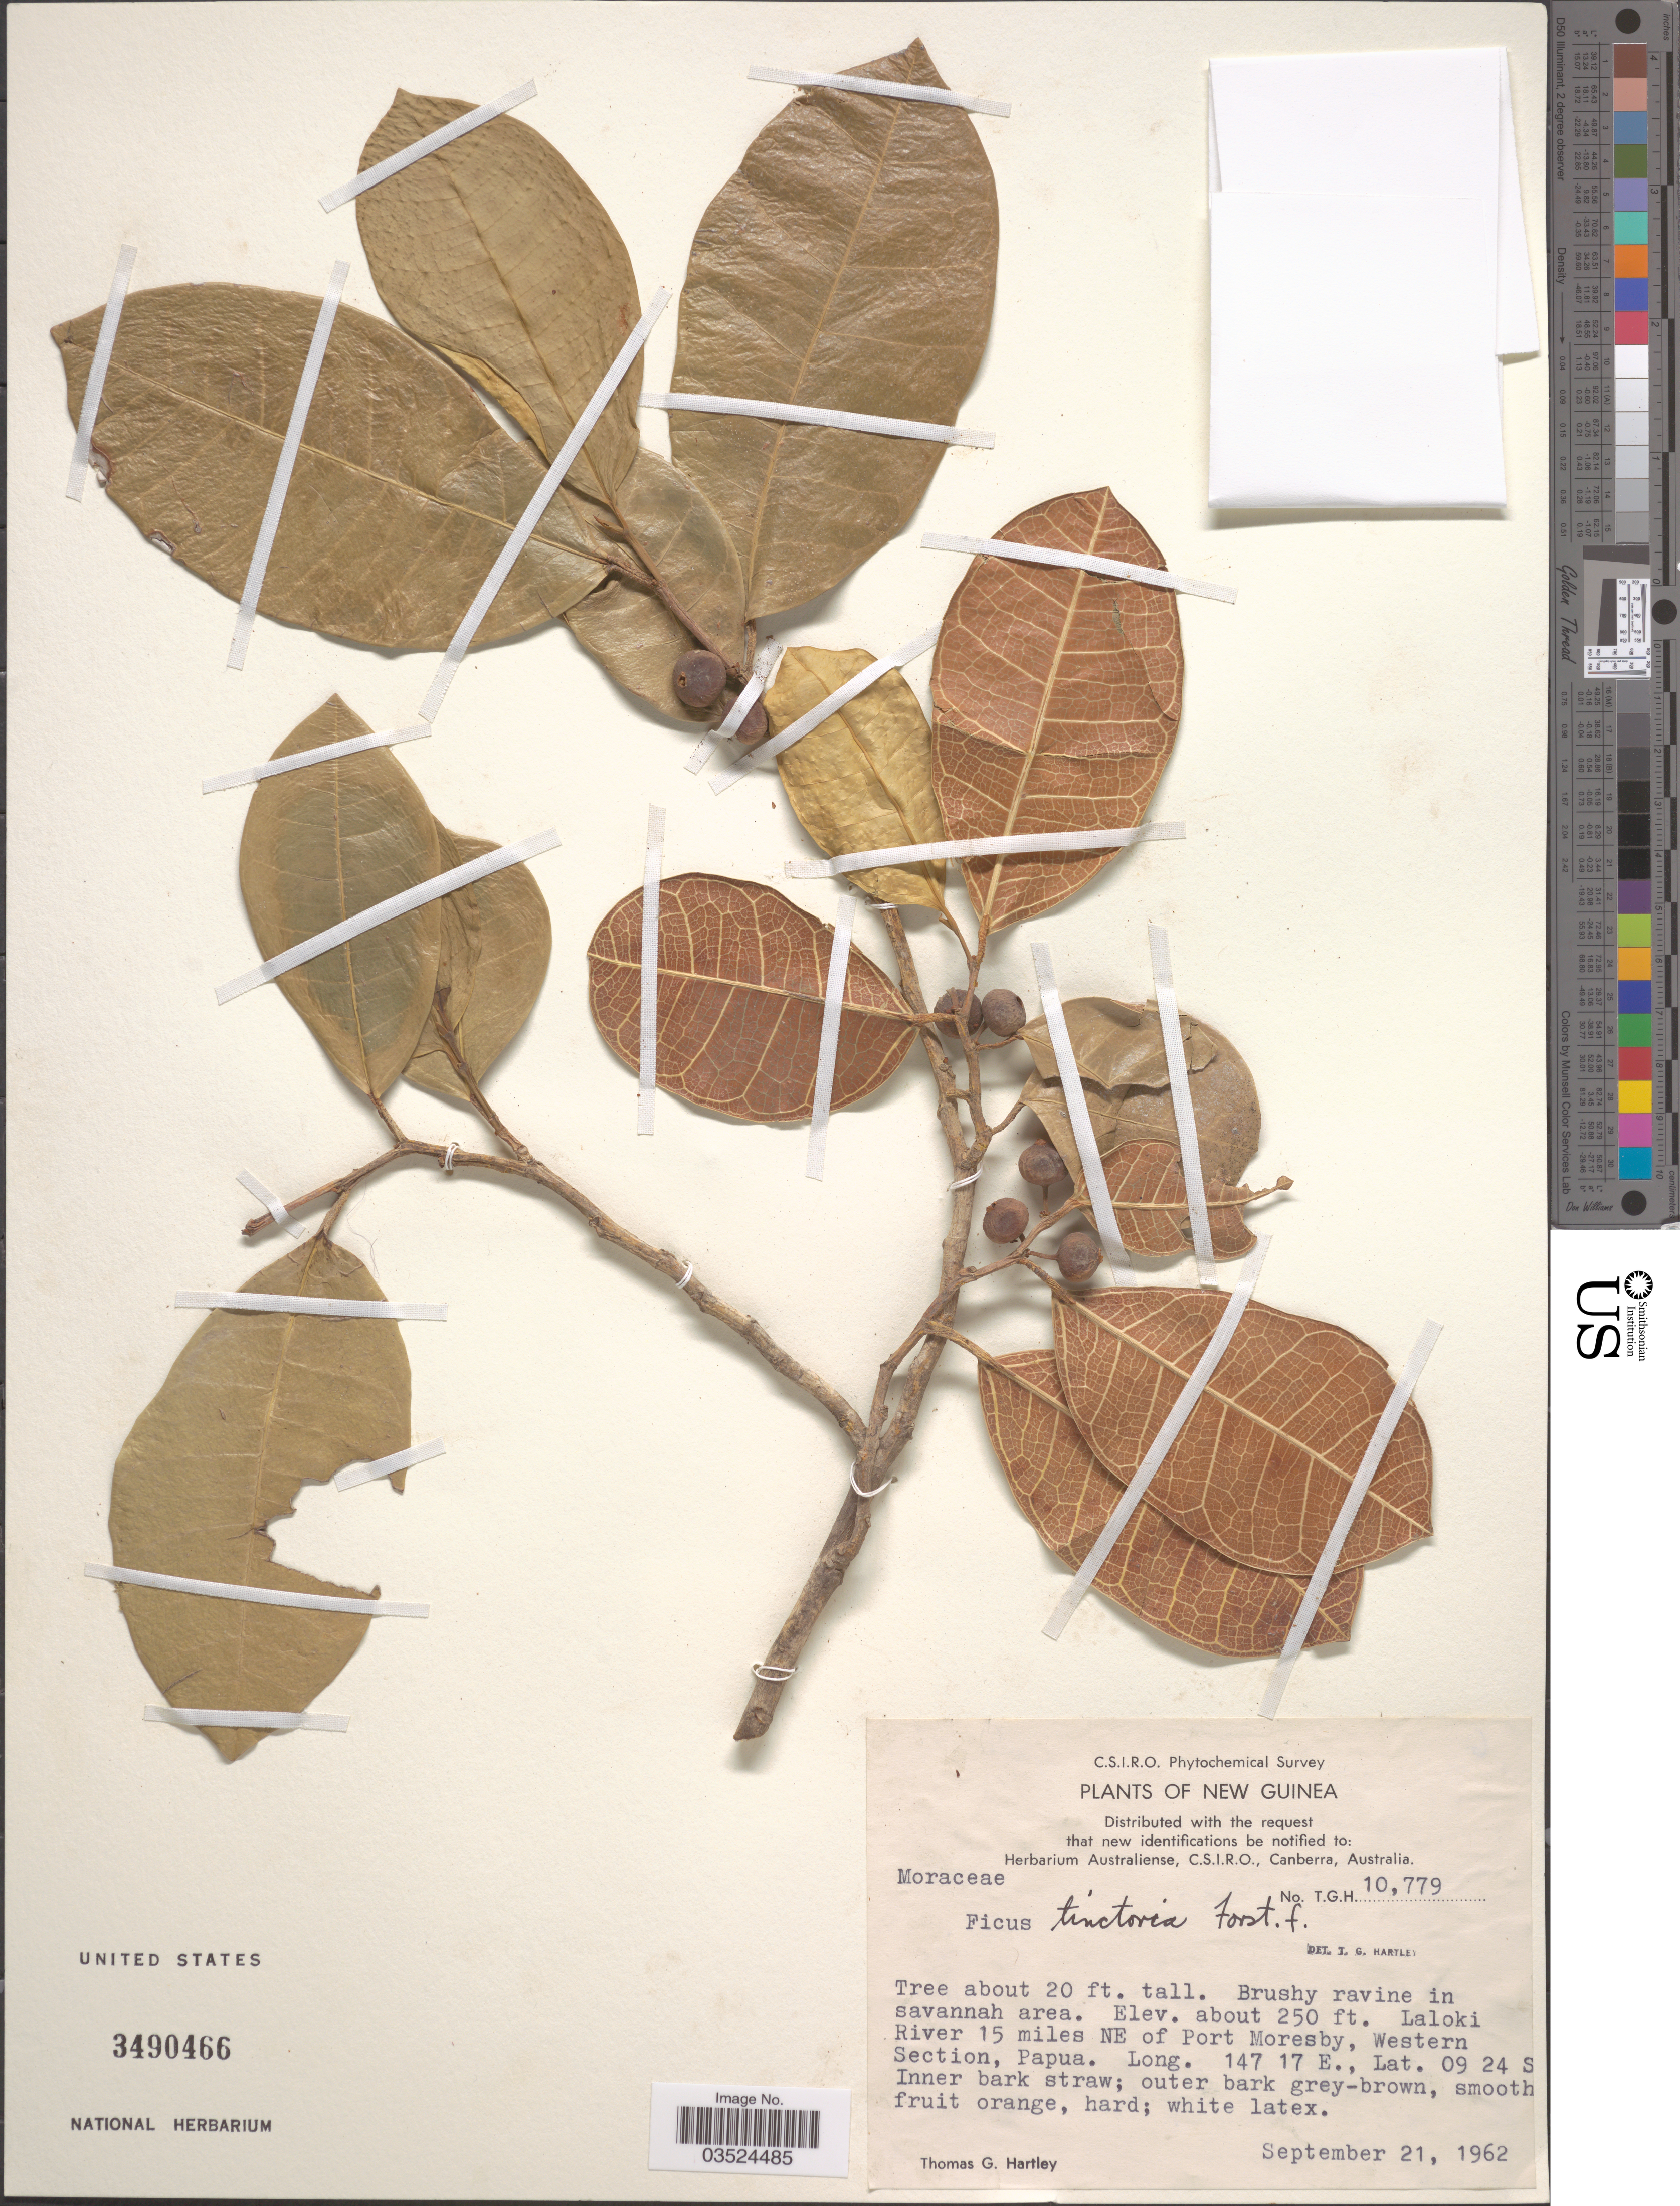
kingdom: Plantae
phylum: Tracheophyta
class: Magnoliopsida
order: Rosales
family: Moraceae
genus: Ficus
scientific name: Ficus tinctoria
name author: G. Forst.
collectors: T. G. Hartley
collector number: TGH10779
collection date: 1962-09-21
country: Papua New Guinea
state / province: Manus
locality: New Guinea. Laloki River 15 miles NE of Port Moresby, Western Section, Papua.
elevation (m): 76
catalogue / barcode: US 3490466